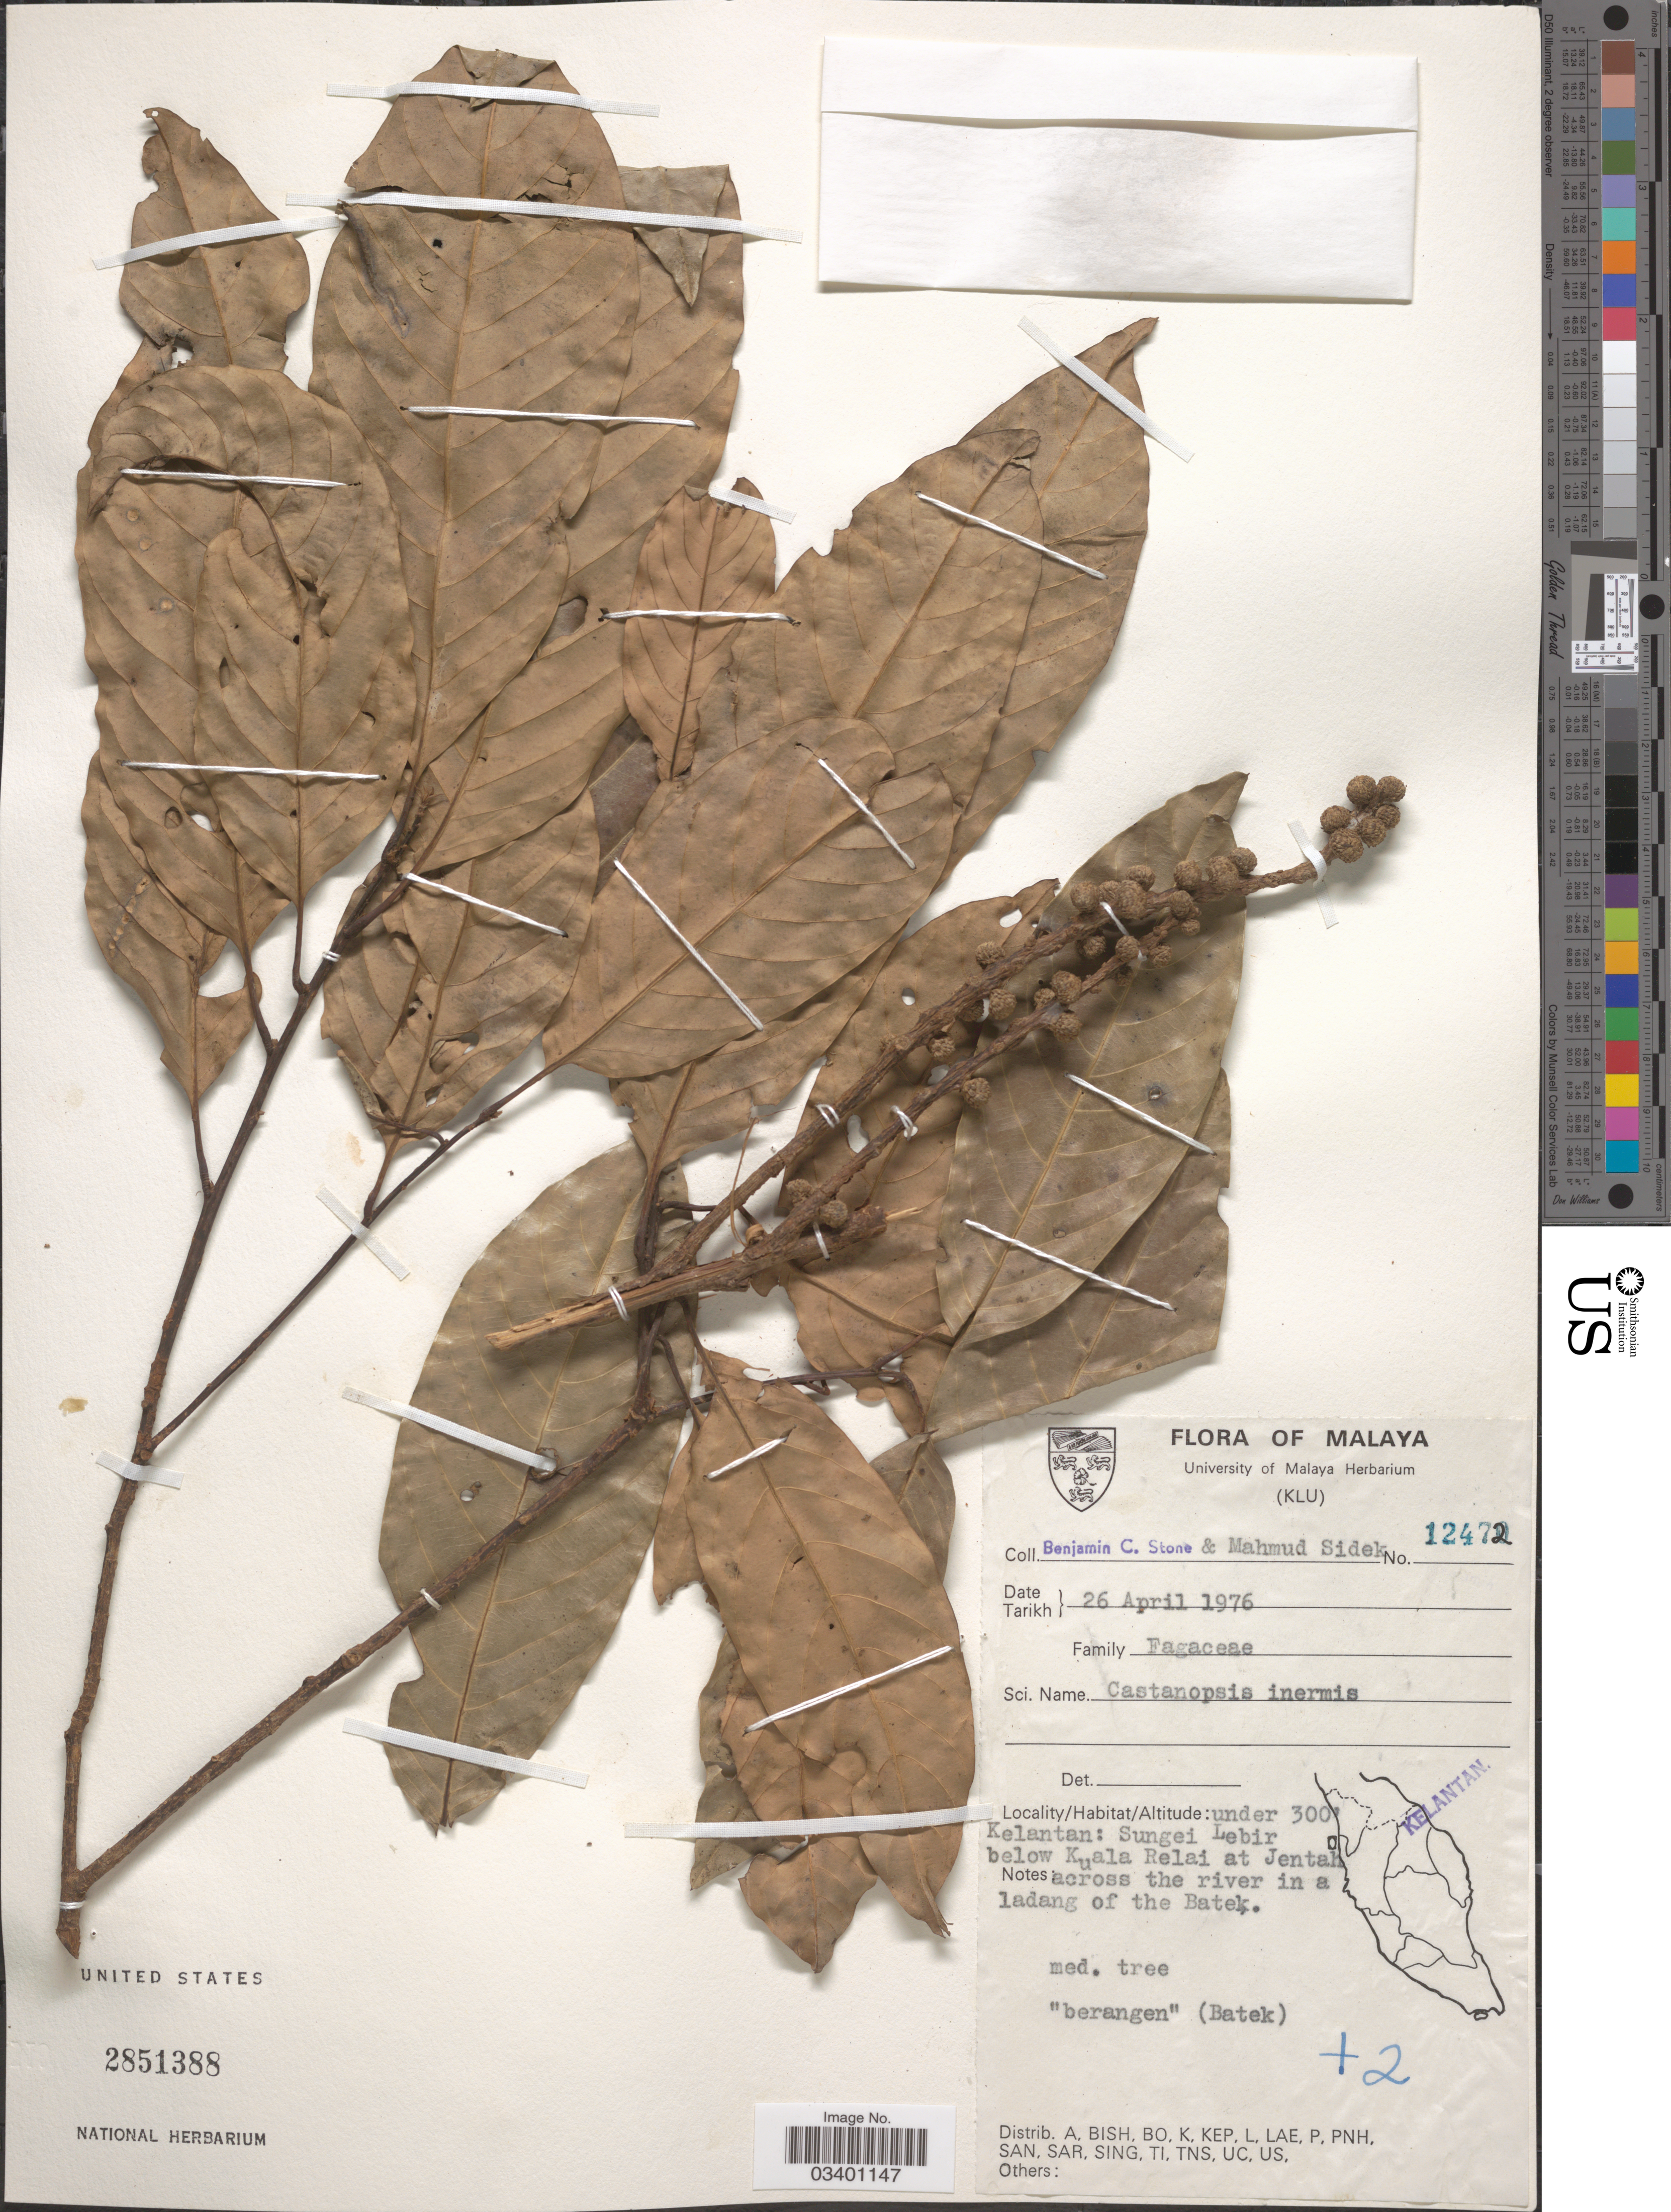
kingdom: Plantae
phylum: Tracheophyta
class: Magnoliopsida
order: Fagales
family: Fagaceae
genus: Castanopsis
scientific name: Castanopsis inermis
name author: (Lindl. ex Wall.) Benth. & Hook.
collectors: B. C. Stone & M. Sidek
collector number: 12472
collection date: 1976-04-26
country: Malaysia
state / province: Kelantan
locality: Malaya. Sungei Lebir below Kuala Relai at Jentah, across the river in a ladang of the Batek.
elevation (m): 91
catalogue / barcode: US 2851388